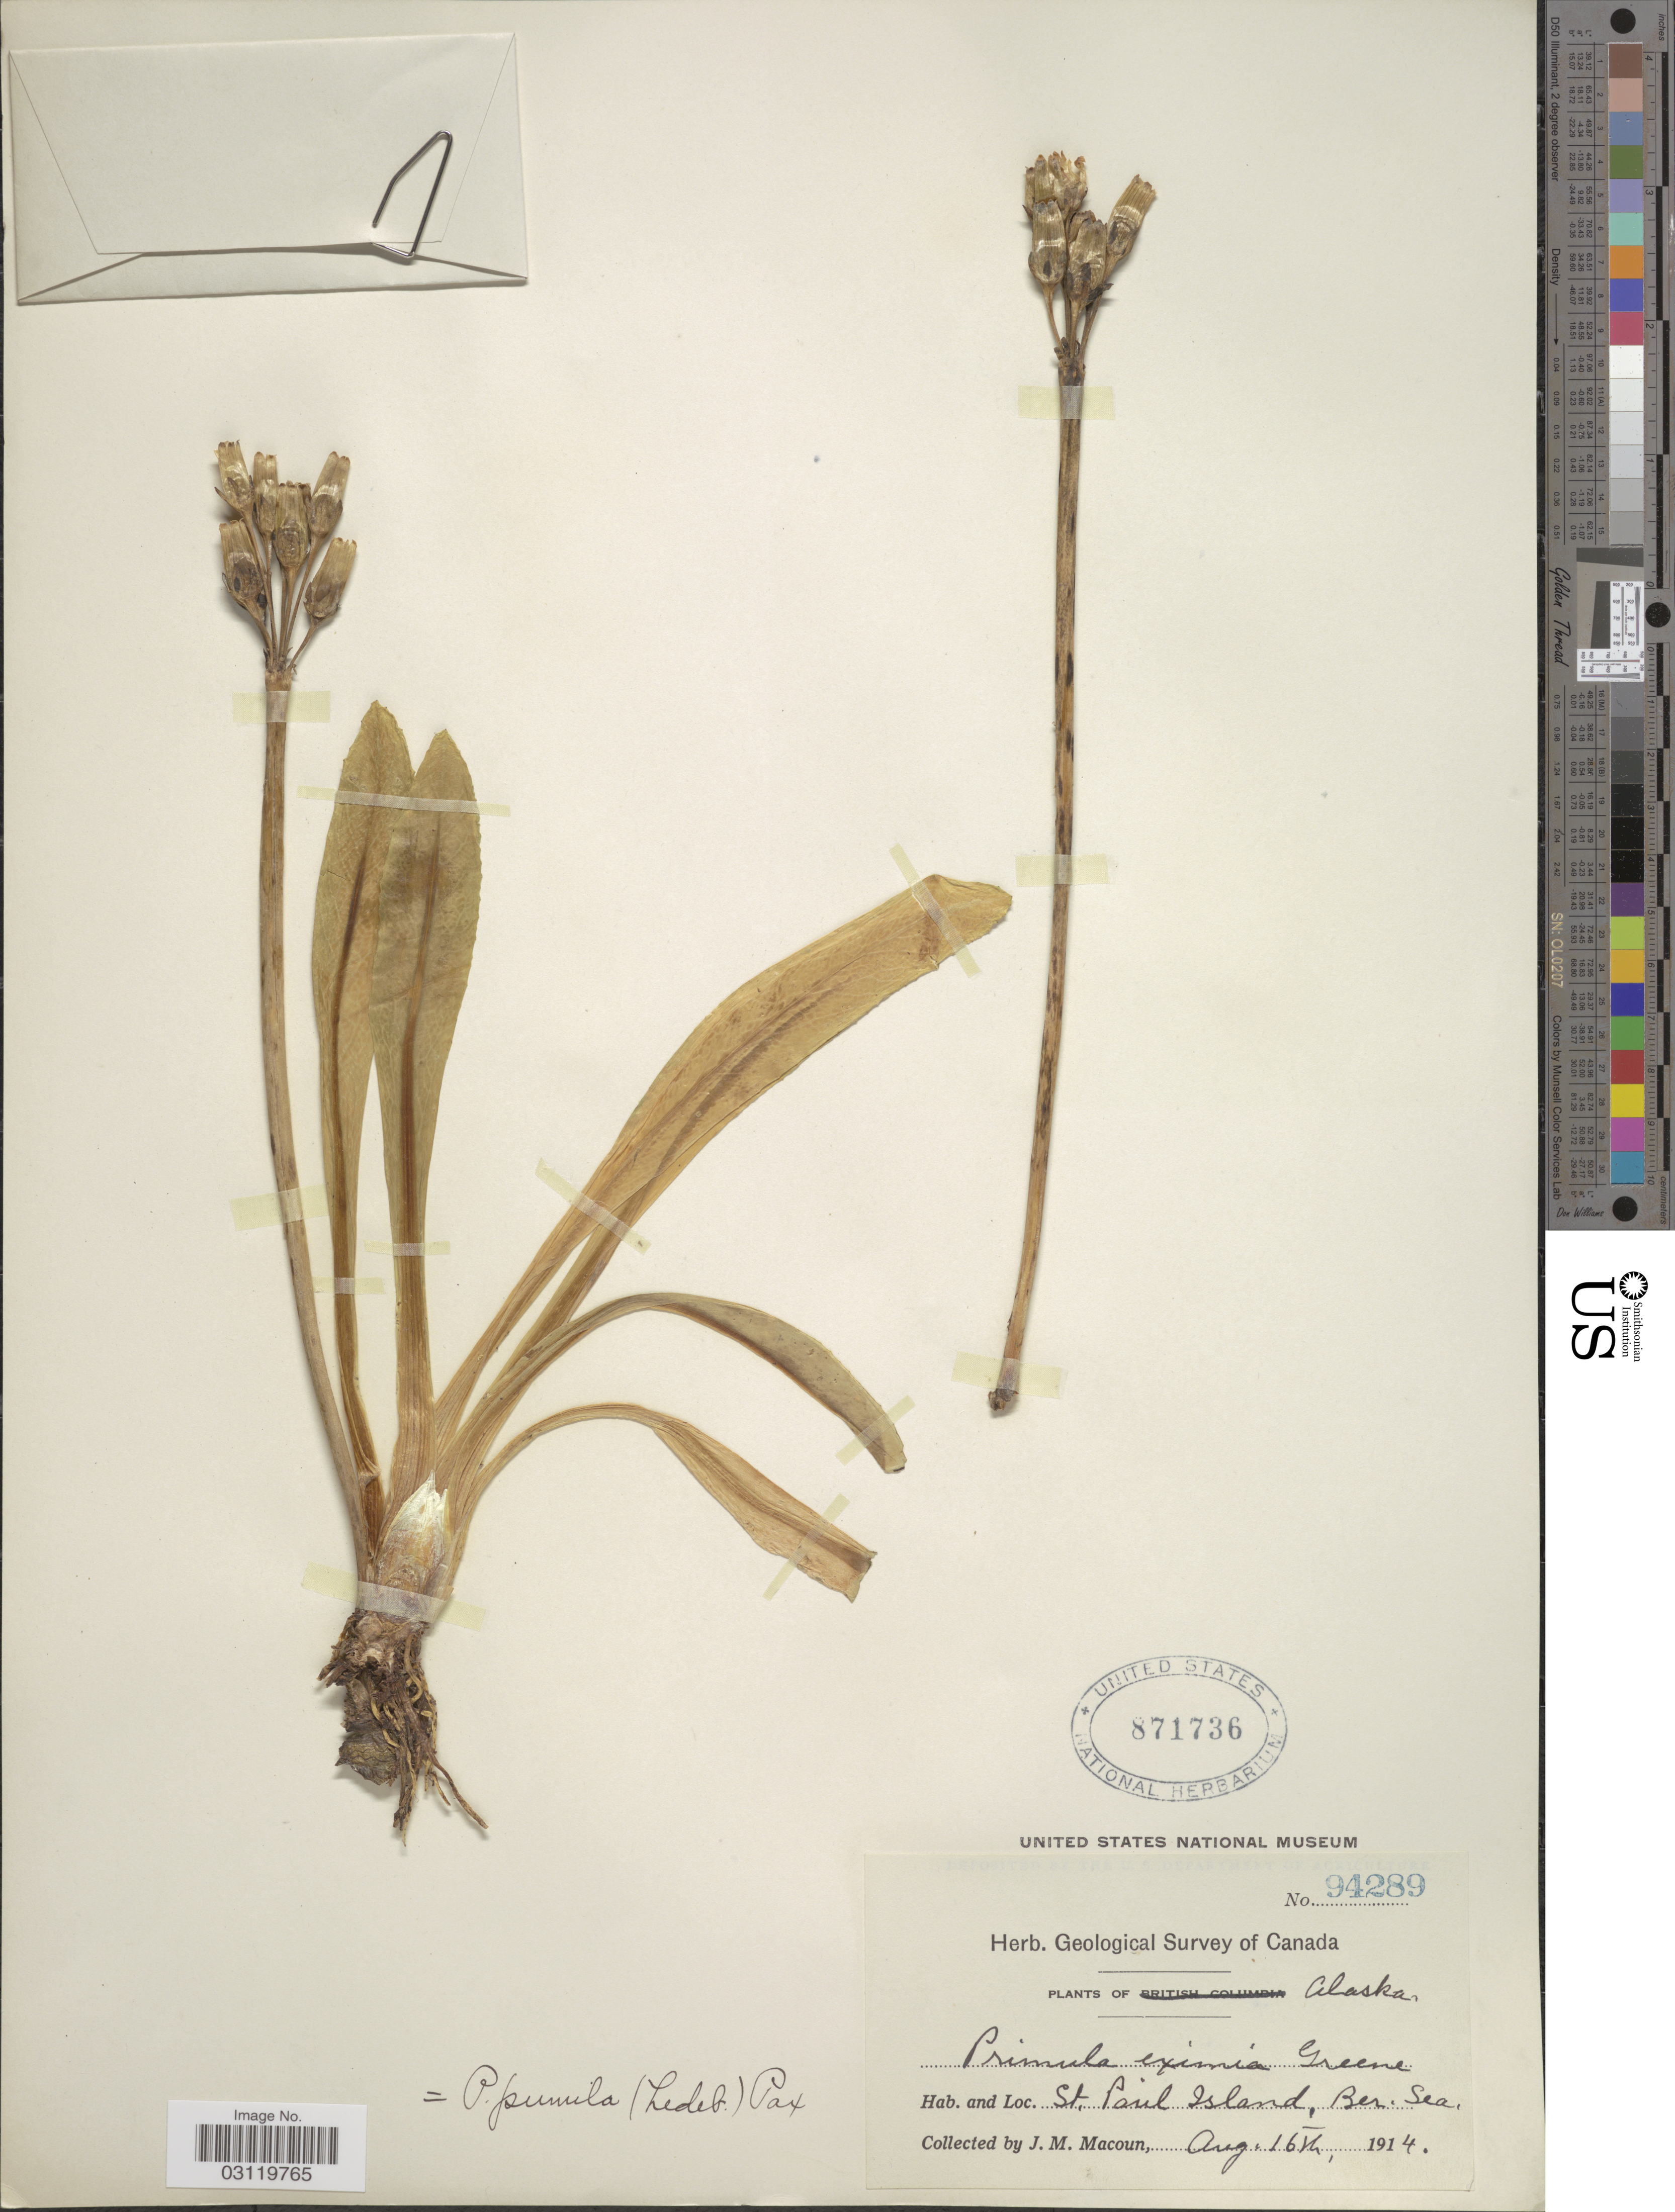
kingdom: Plantae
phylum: Tracheophyta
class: Magnoliopsida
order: Ericales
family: Primulaceae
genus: Primula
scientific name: Primula tschuktschorum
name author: Kjellm.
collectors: J. M. Macoun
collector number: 94289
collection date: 1914-08-16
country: United States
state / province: Alaska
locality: St. Paul Island, Ber. Sea.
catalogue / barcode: US 871736